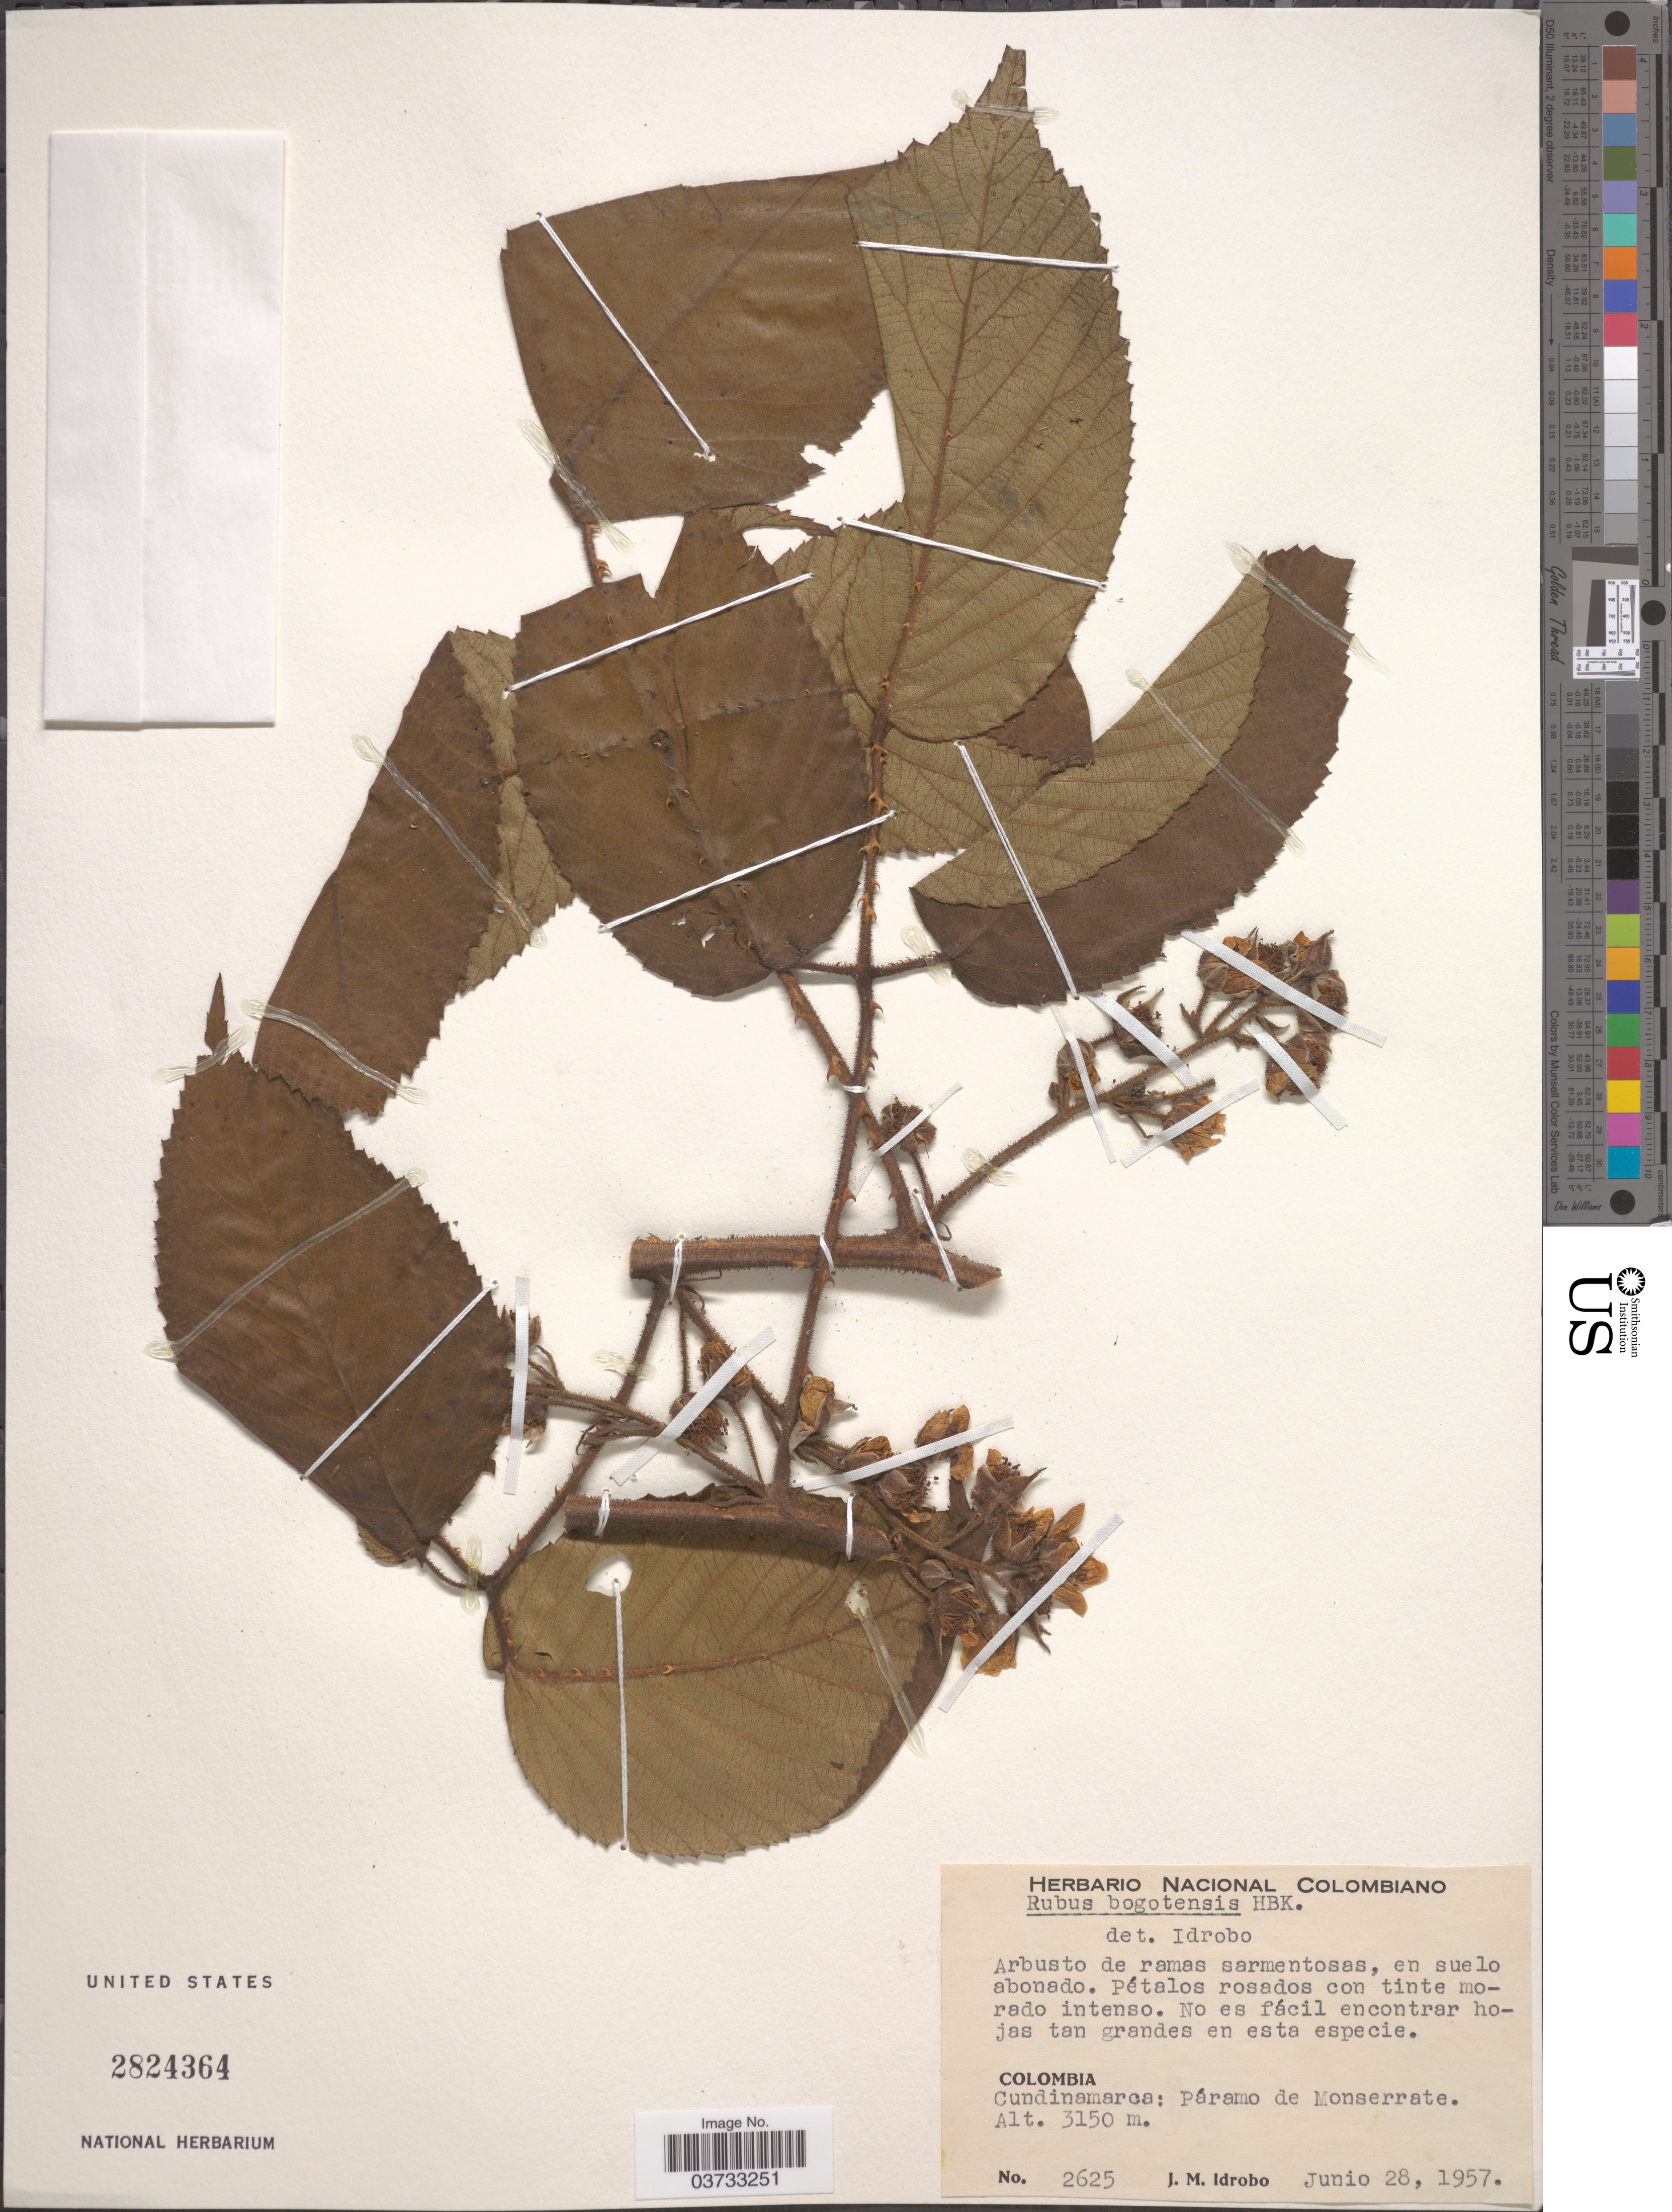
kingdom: Plantae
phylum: Tracheophyta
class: Magnoliopsida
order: Rosales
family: Rosaceae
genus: Rubus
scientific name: Rubus bogotensis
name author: Kunth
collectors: J. M. Idrobo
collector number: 2625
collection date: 1957-06-28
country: Colombia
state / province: Cundinamarca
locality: Páramo de Monserrate.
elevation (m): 3150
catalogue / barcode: US 2824364